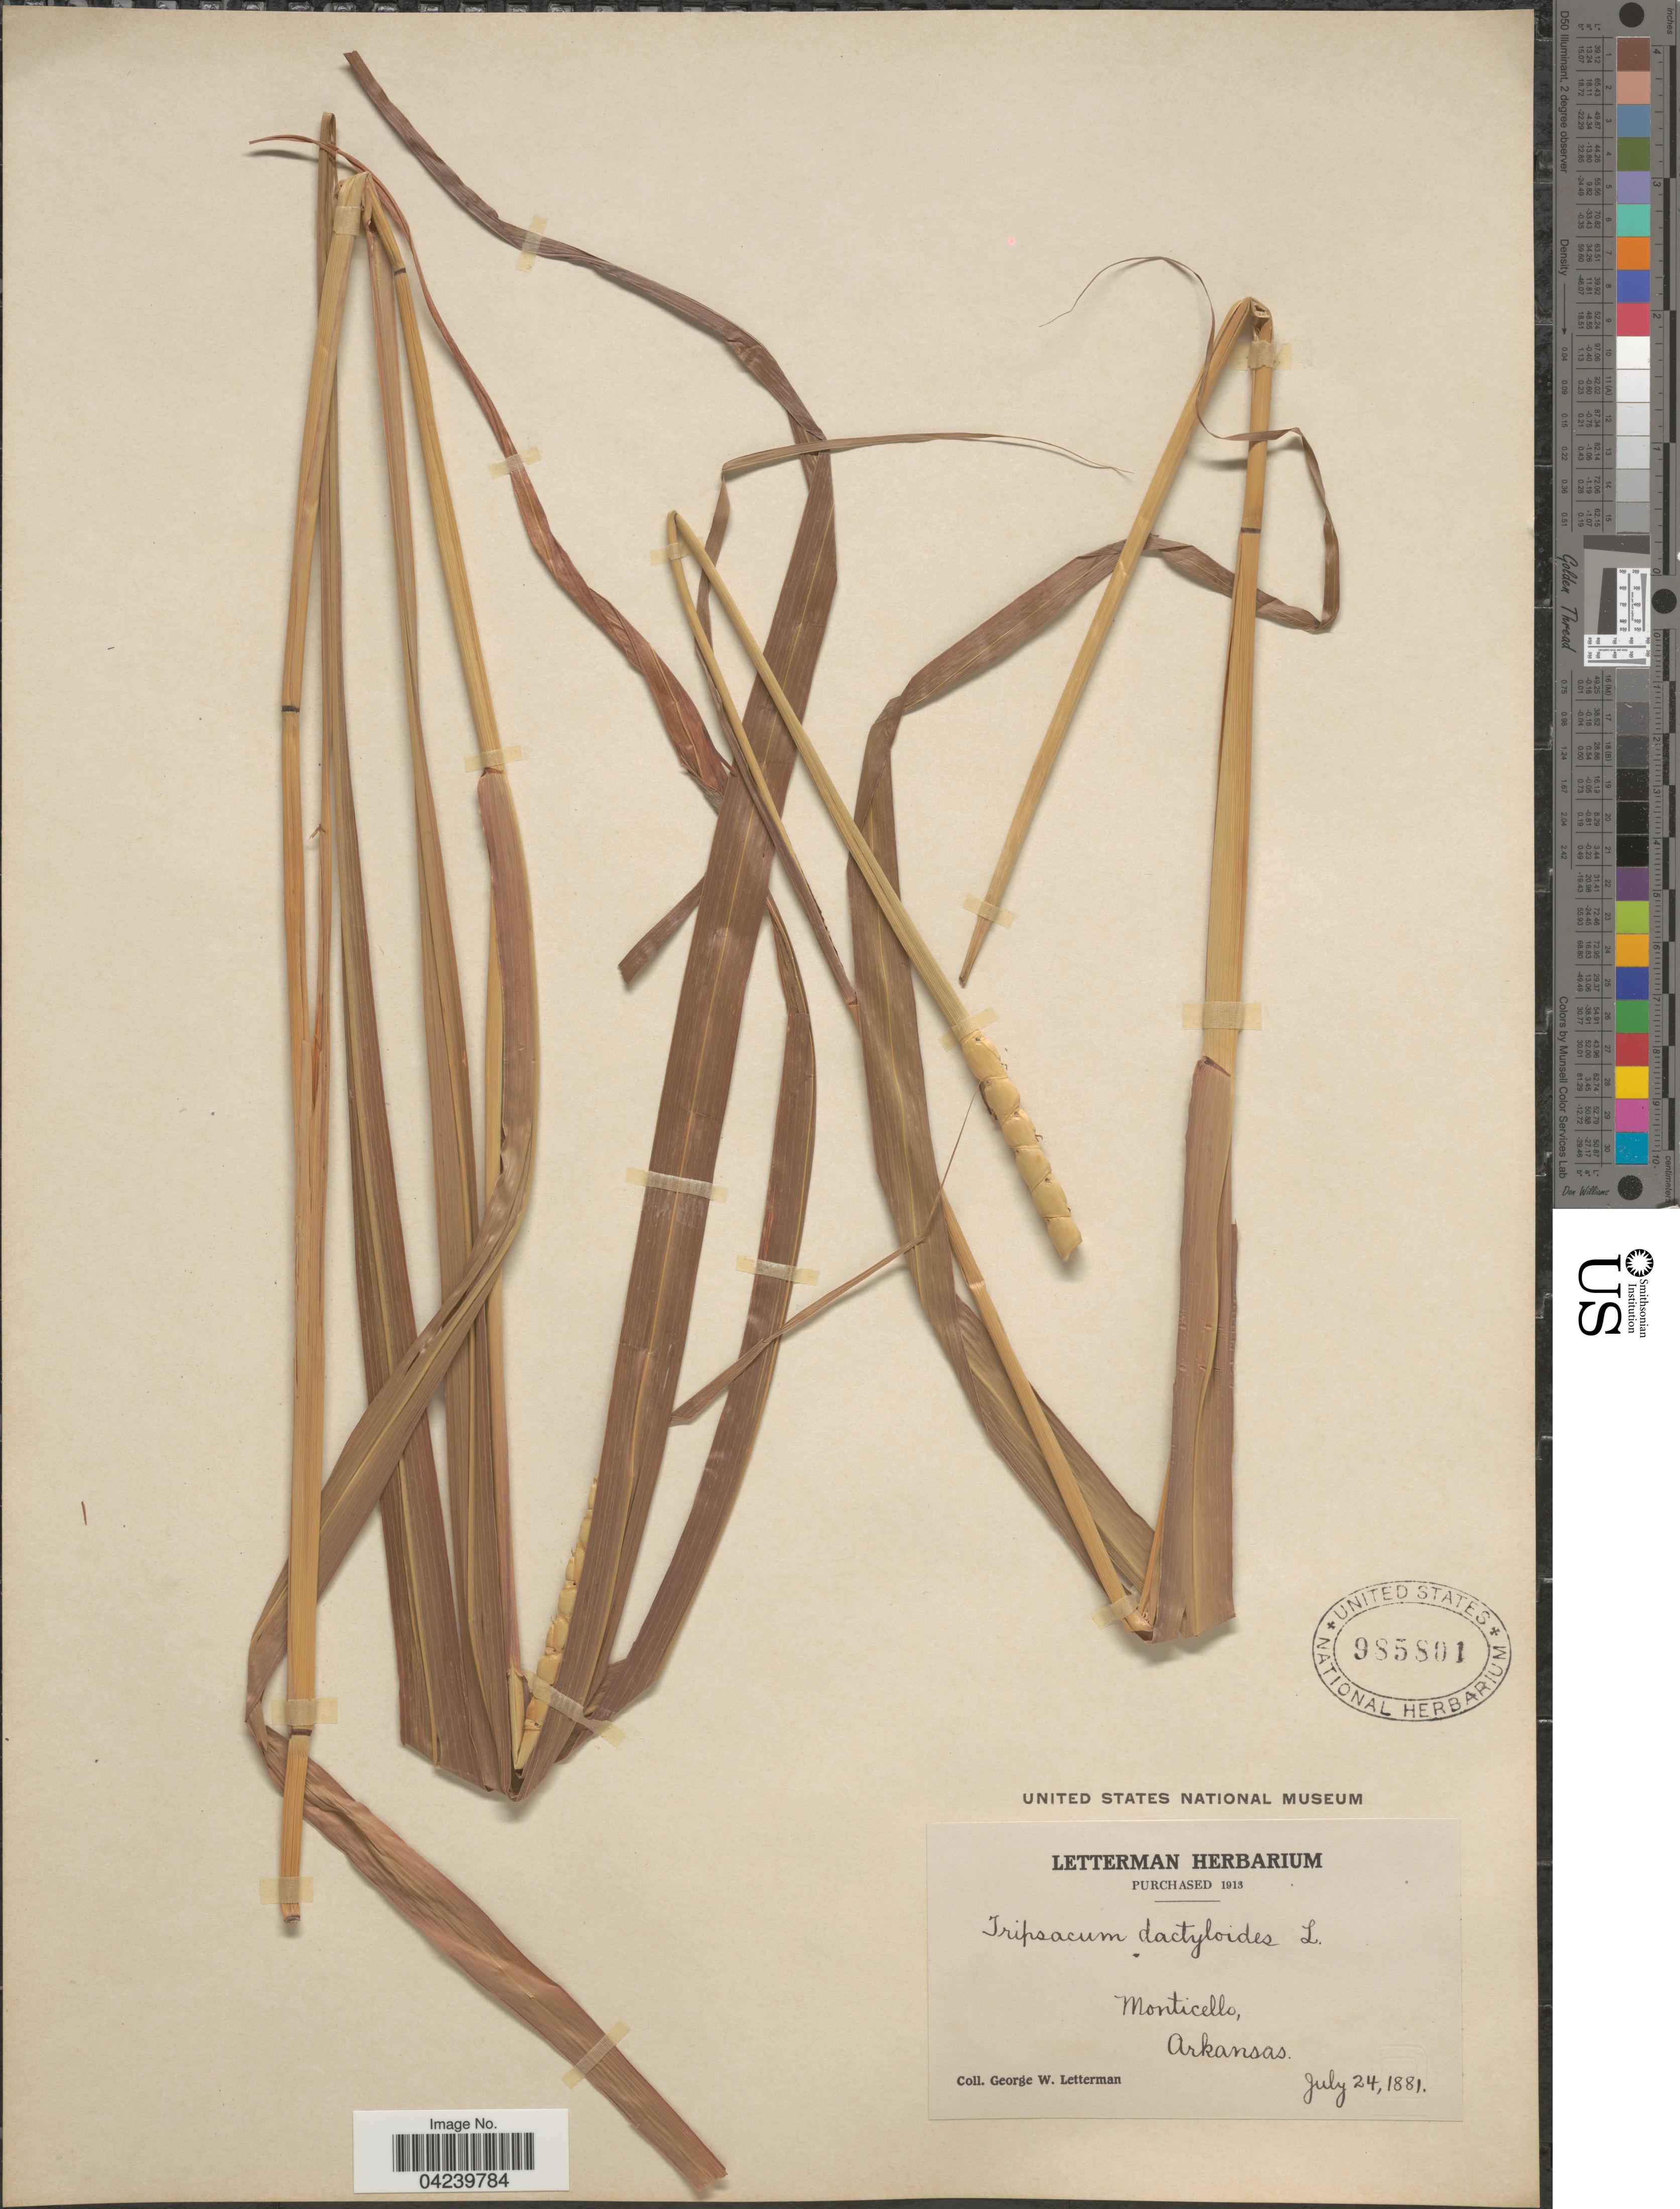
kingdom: Plantae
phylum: Tracheophyta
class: Liliopsida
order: Poales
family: Poaceae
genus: Tripsacum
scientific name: Tripsacum dactyloides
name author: (L.) L.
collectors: G. W. Letterman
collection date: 1881-07-24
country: United States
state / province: Arkansas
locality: Monticello.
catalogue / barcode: US 985801